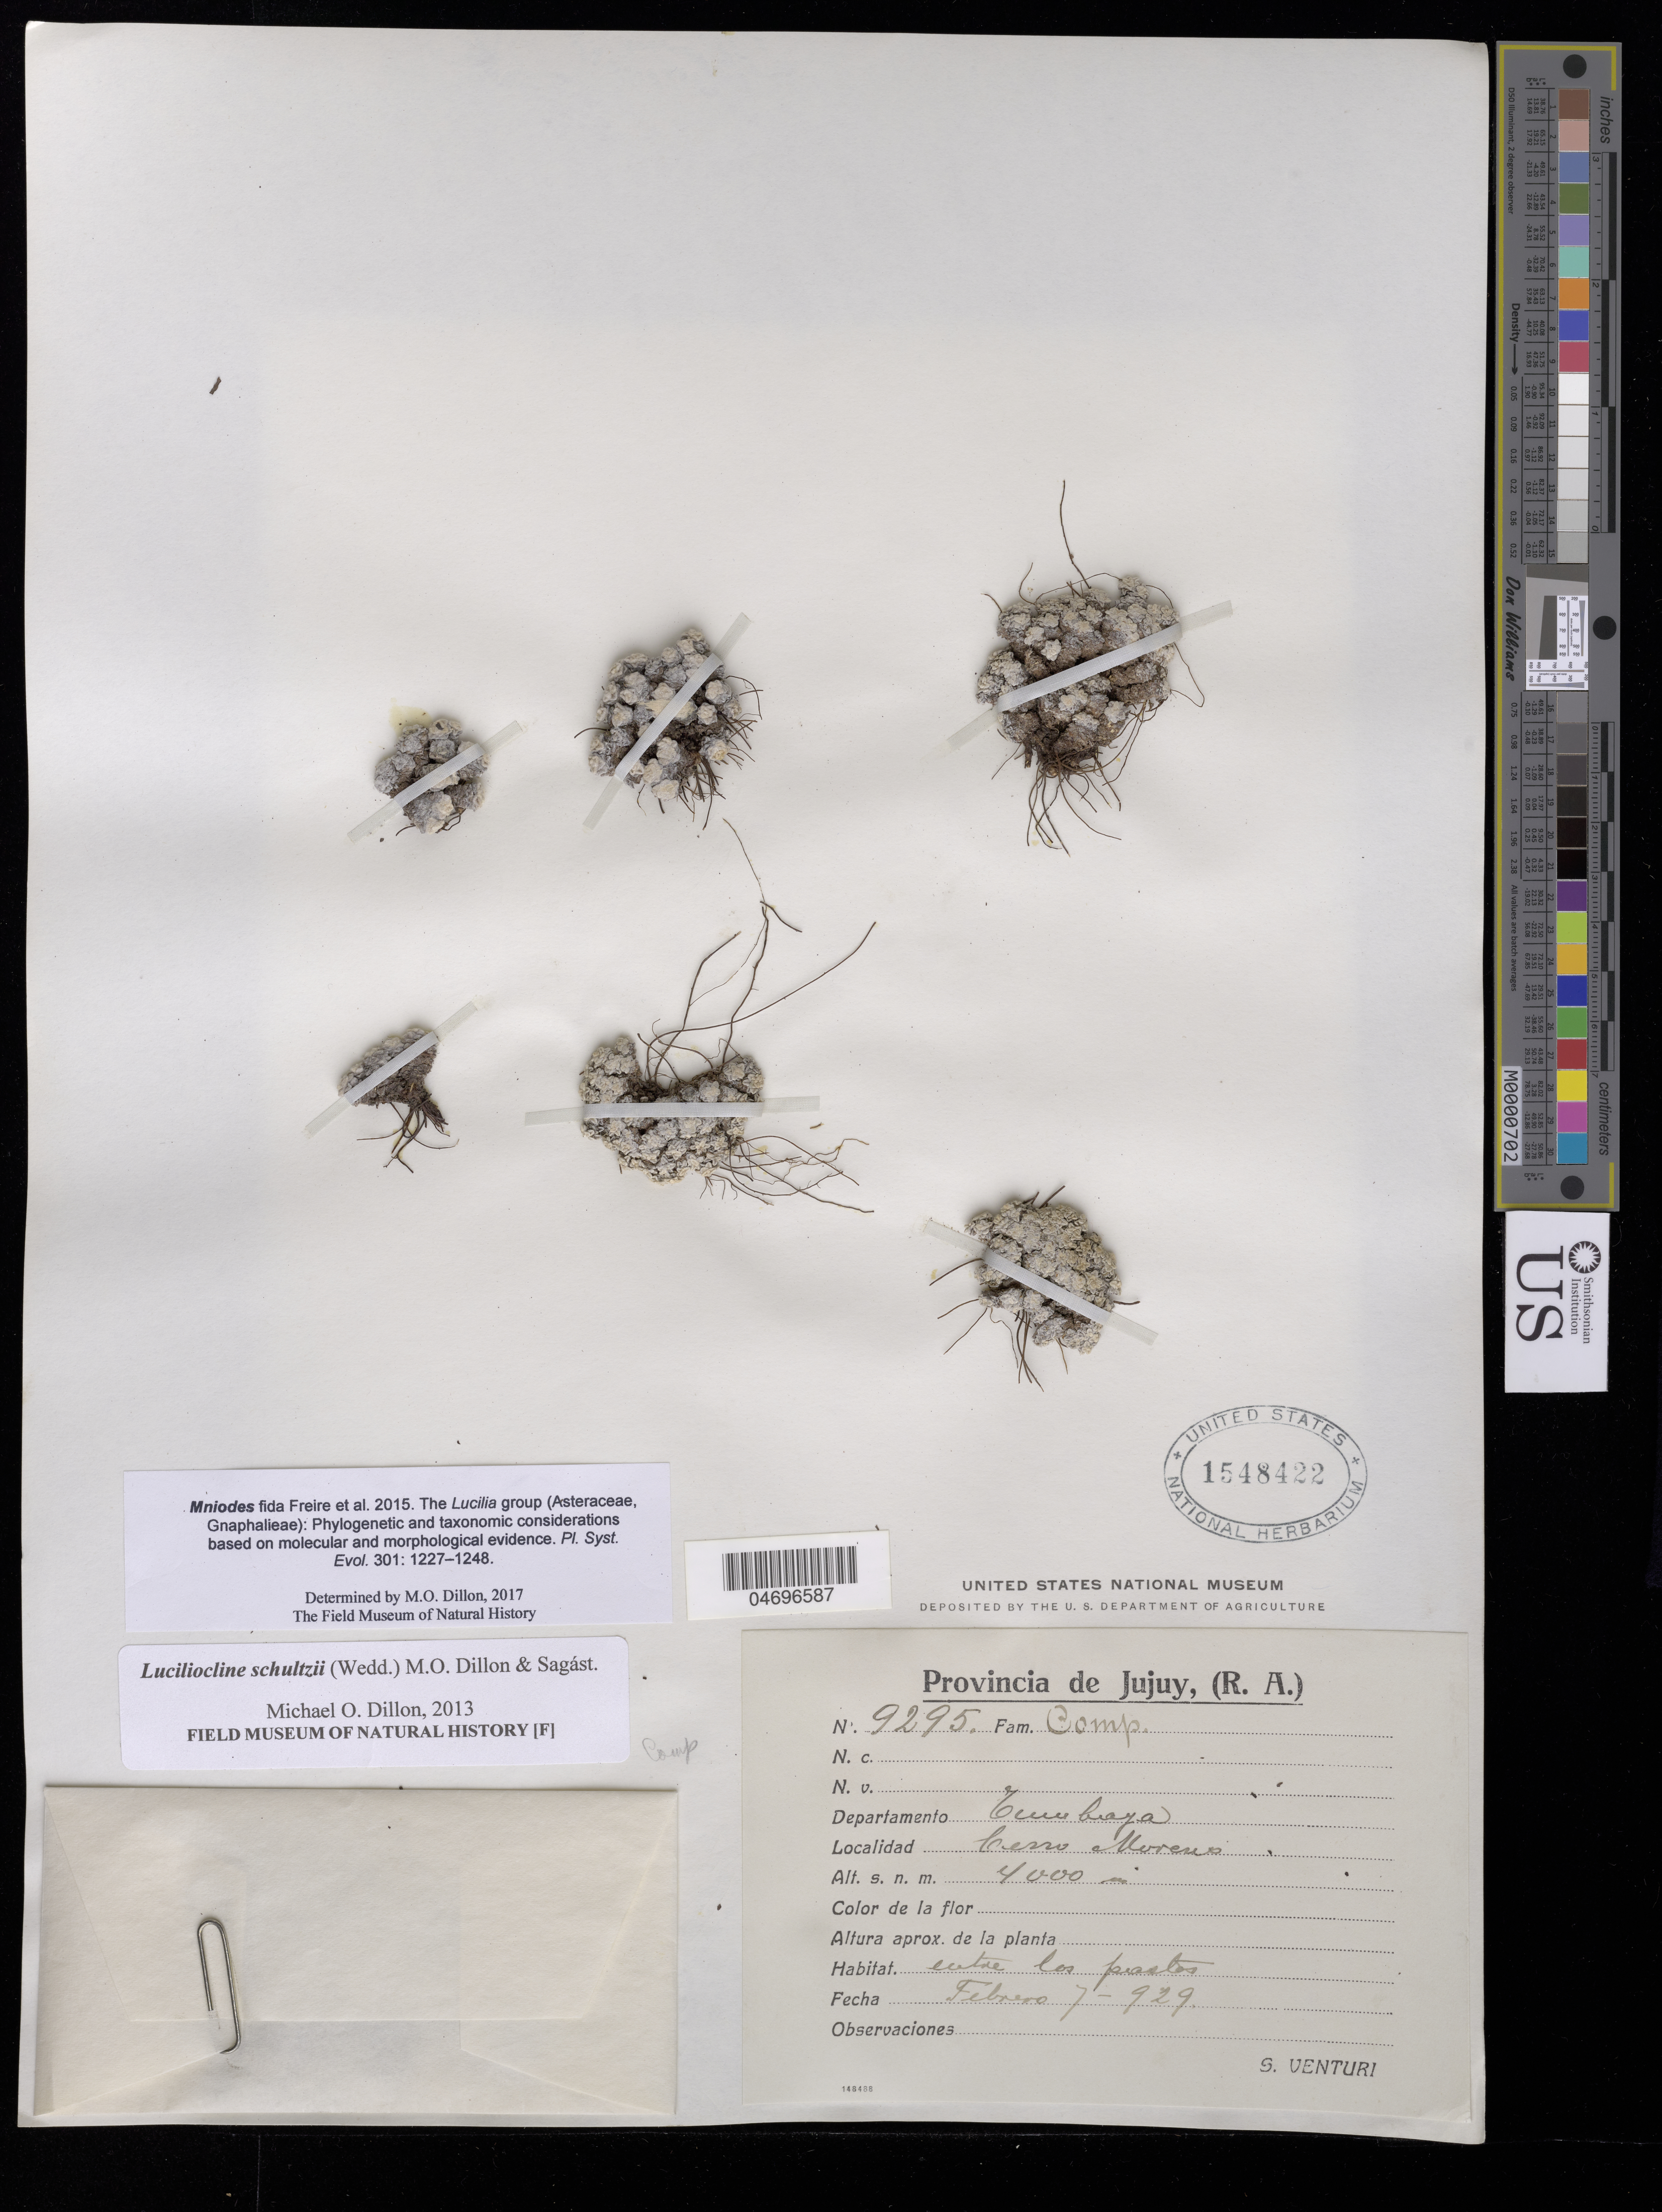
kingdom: Plantae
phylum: Tracheophyta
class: Magnoliopsida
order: Asterales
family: Asteraceae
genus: Mniodes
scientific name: Mniodes argentea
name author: (Wedd.) M.O. Dillon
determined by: Dillon, M. O.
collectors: S. Venturi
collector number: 9295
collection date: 1929-02-07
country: Argentina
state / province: Jujuy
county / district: Cumbaya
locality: Cerro Moreno.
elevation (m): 3500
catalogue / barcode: US 1548422